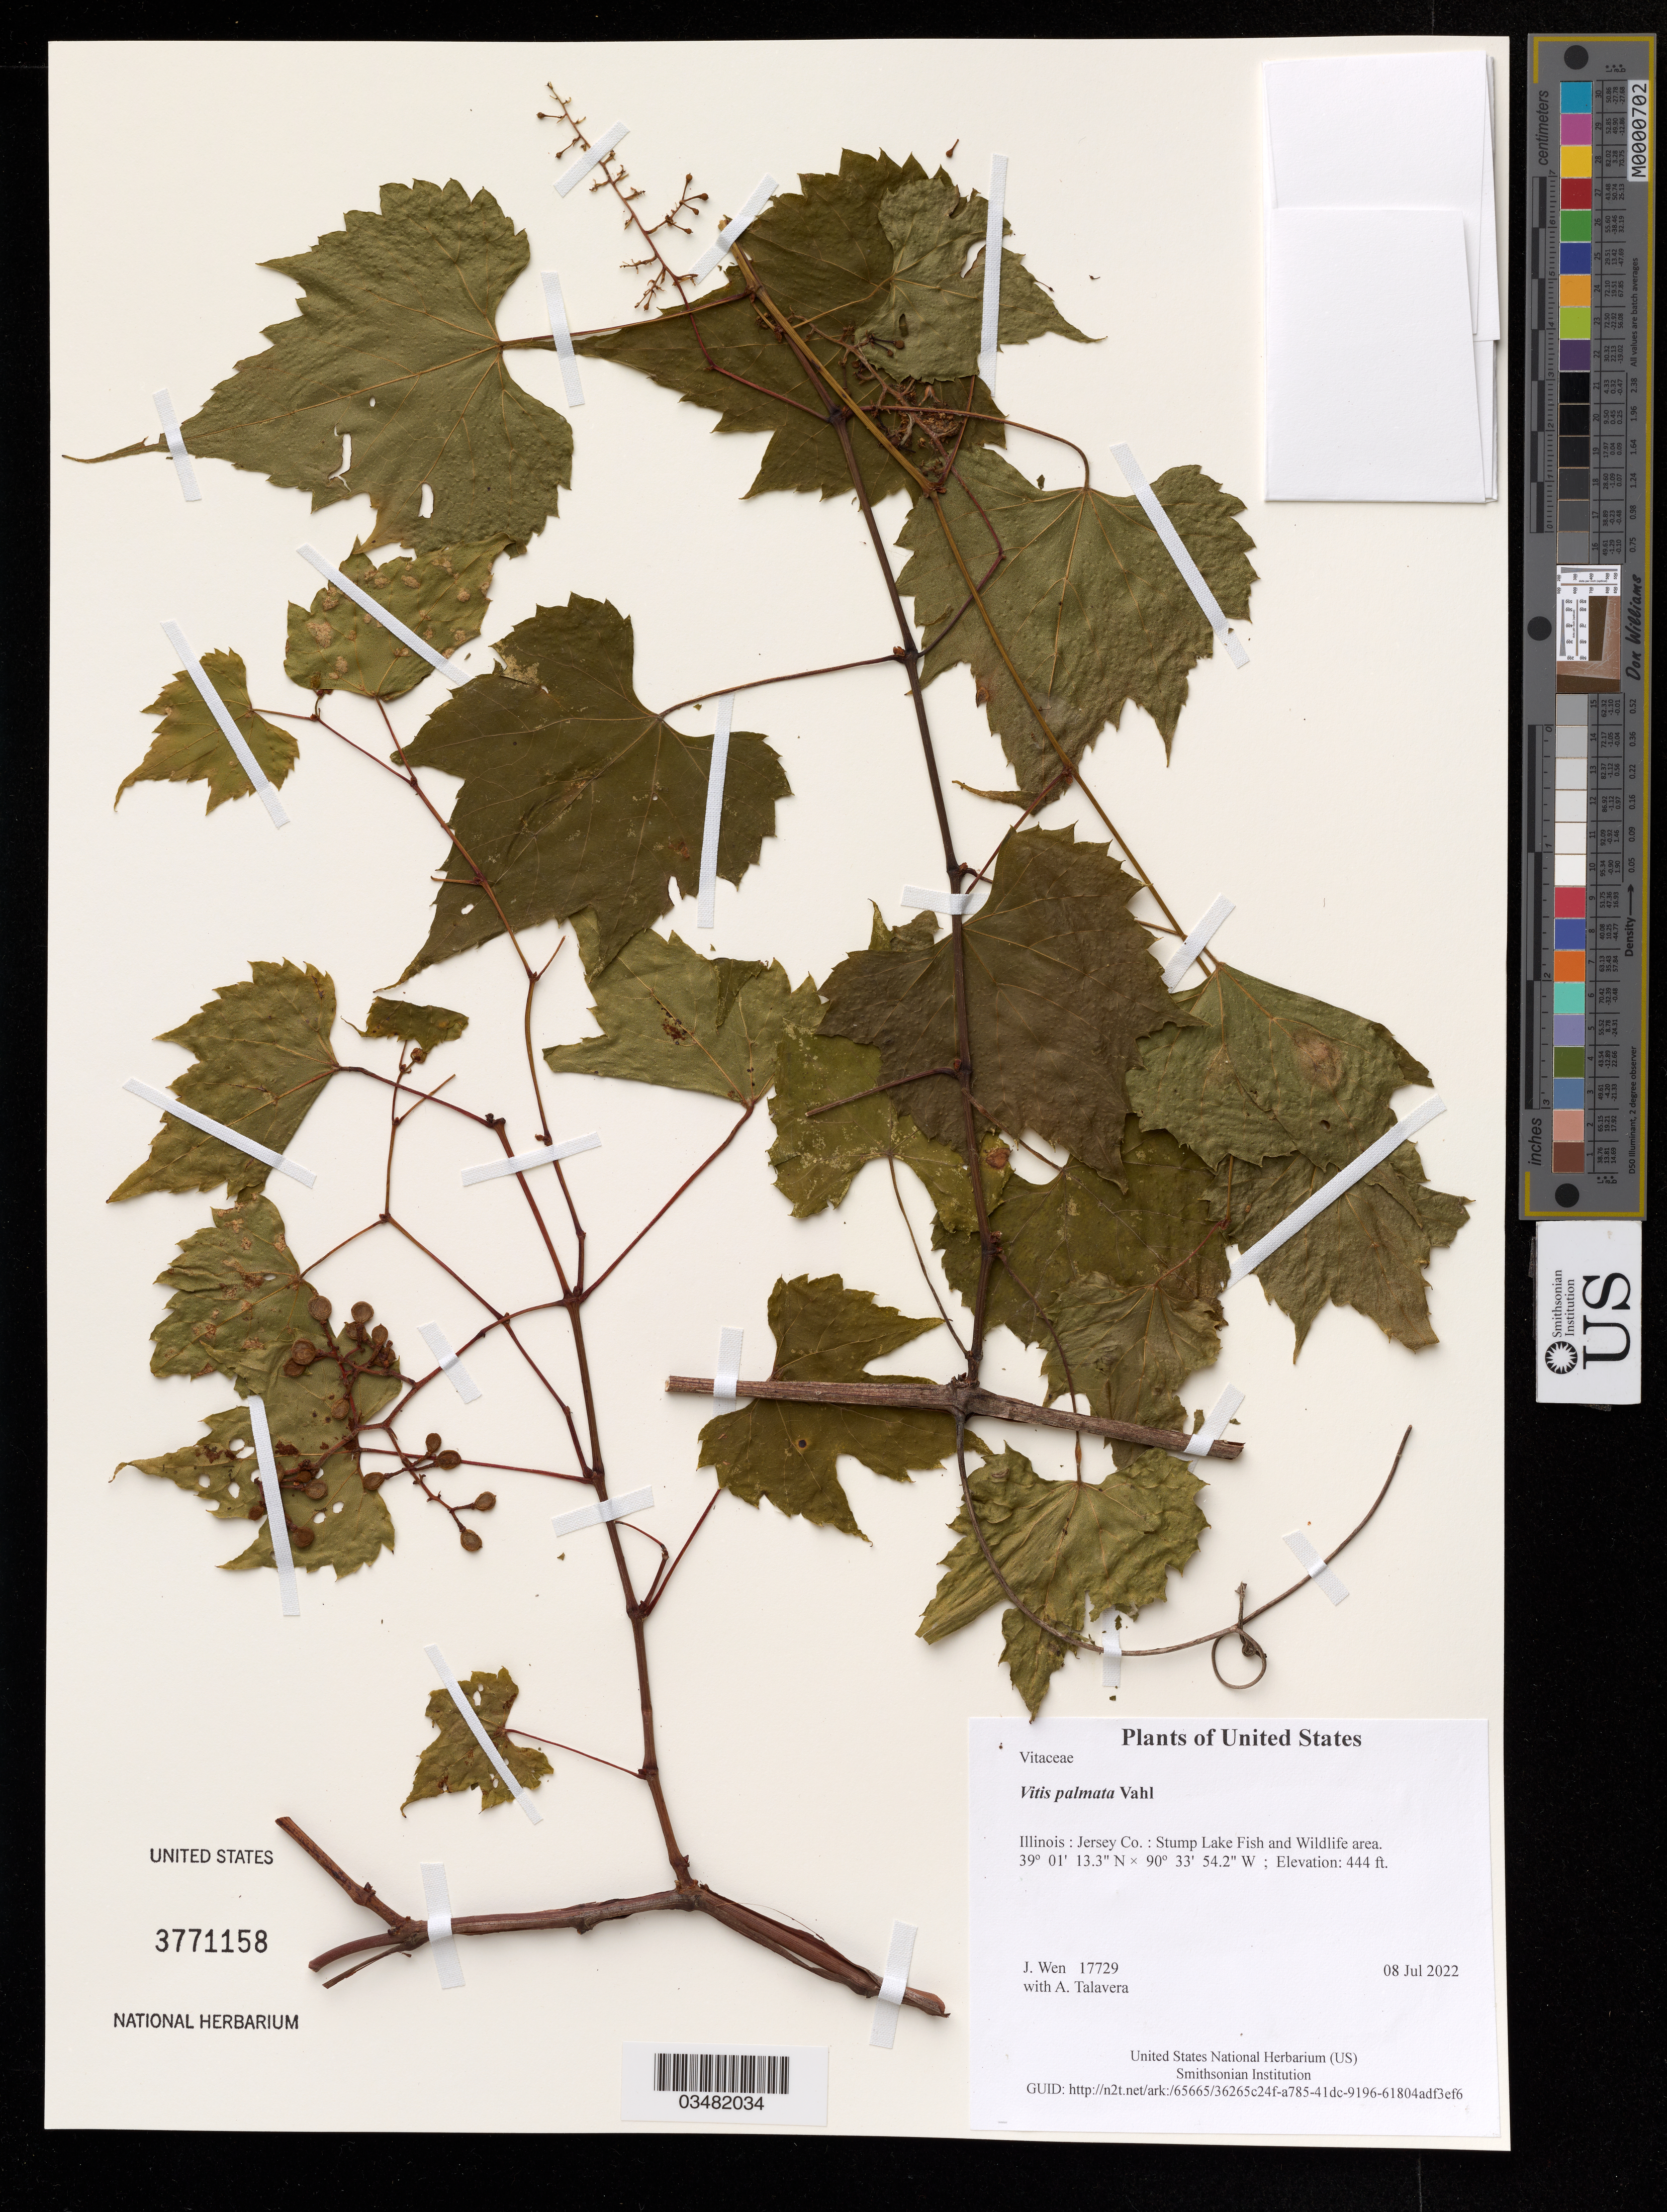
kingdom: Plantae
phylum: Tracheophyta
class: Magnoliopsida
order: Vitales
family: Vitaceae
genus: Vitis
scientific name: Vitis palmata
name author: Vahl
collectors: J. Wen & A. Talavera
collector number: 17729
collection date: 2022-07-08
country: United States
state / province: Illinois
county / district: Jersey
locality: Stump Lake Fish and Wildlife area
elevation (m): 135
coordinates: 39 01.222 N, 90 33.904 W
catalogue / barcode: US 3771158